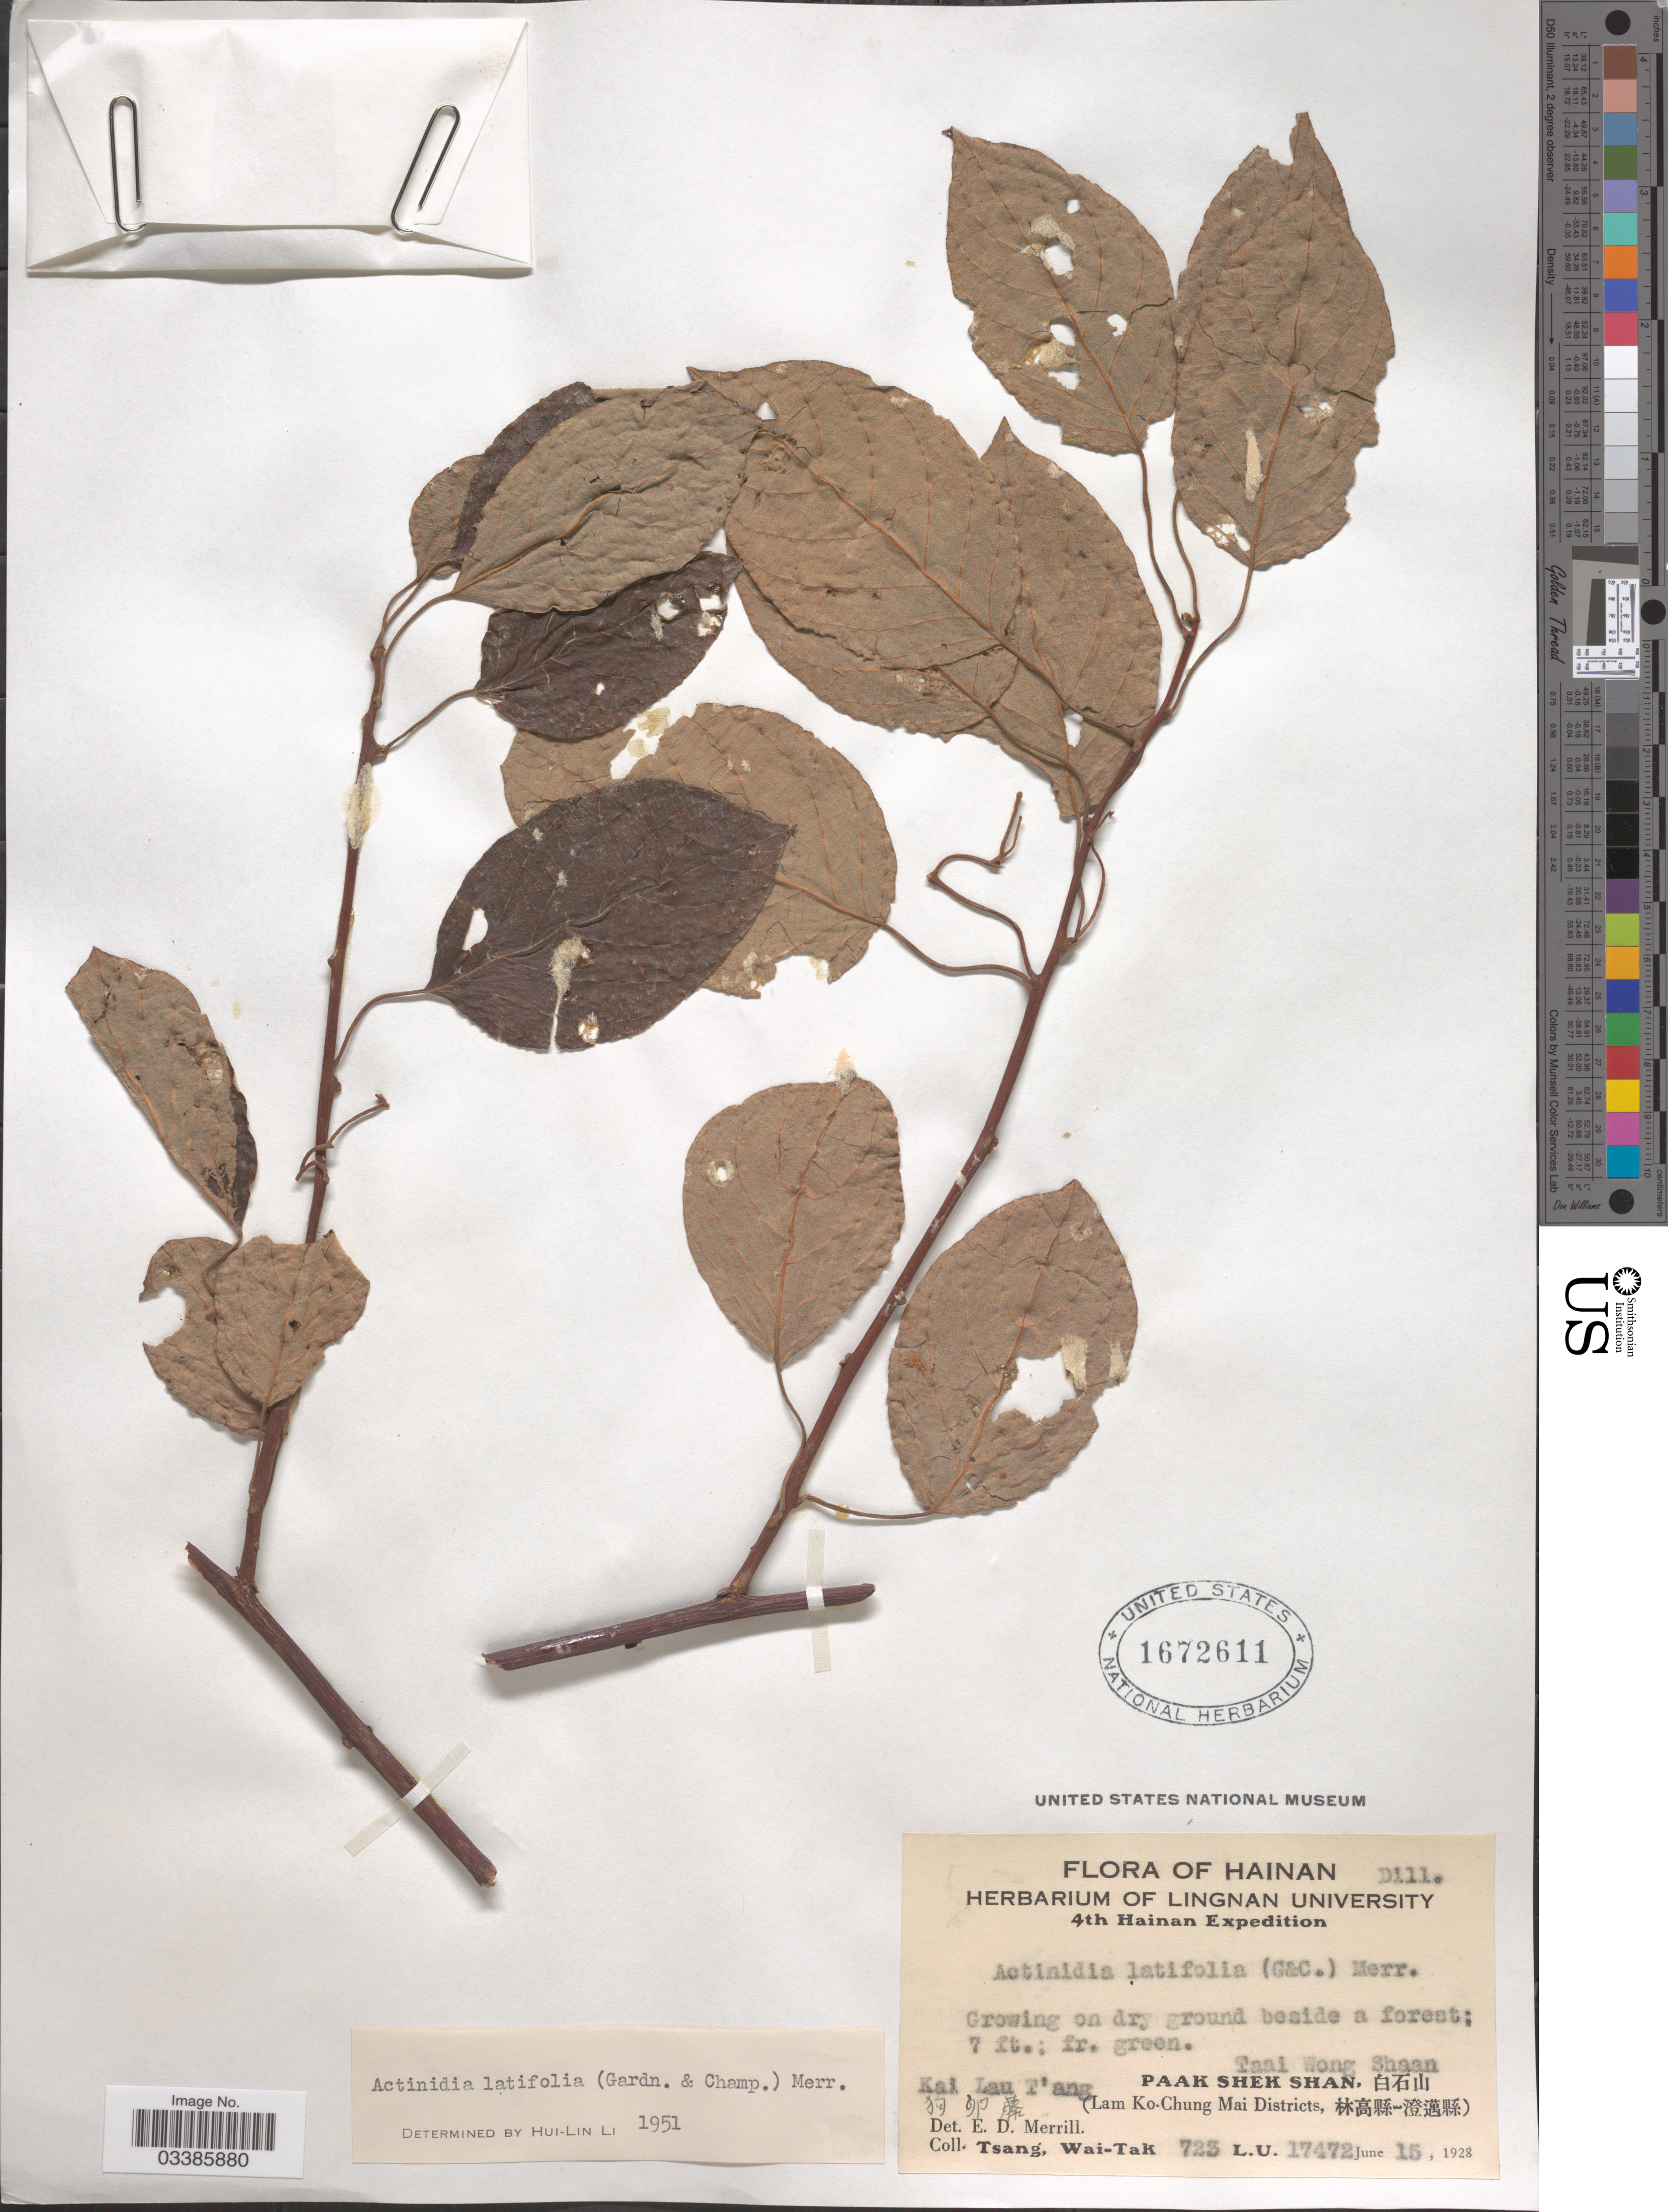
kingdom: Plantae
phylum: Tracheophyta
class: Magnoliopsida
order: Ericales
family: Actinidiaceae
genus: Actinidia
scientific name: Actinidia latifolia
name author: (Gardner & Champ.) Merr.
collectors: W. T. Tsang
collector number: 723 L.U. 17472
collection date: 1928-06-15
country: China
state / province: Hainan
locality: Paak Shek Shan, (Lam Ko-Chung Mai District. Kai Lau T'ang.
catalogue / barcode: US 1672611